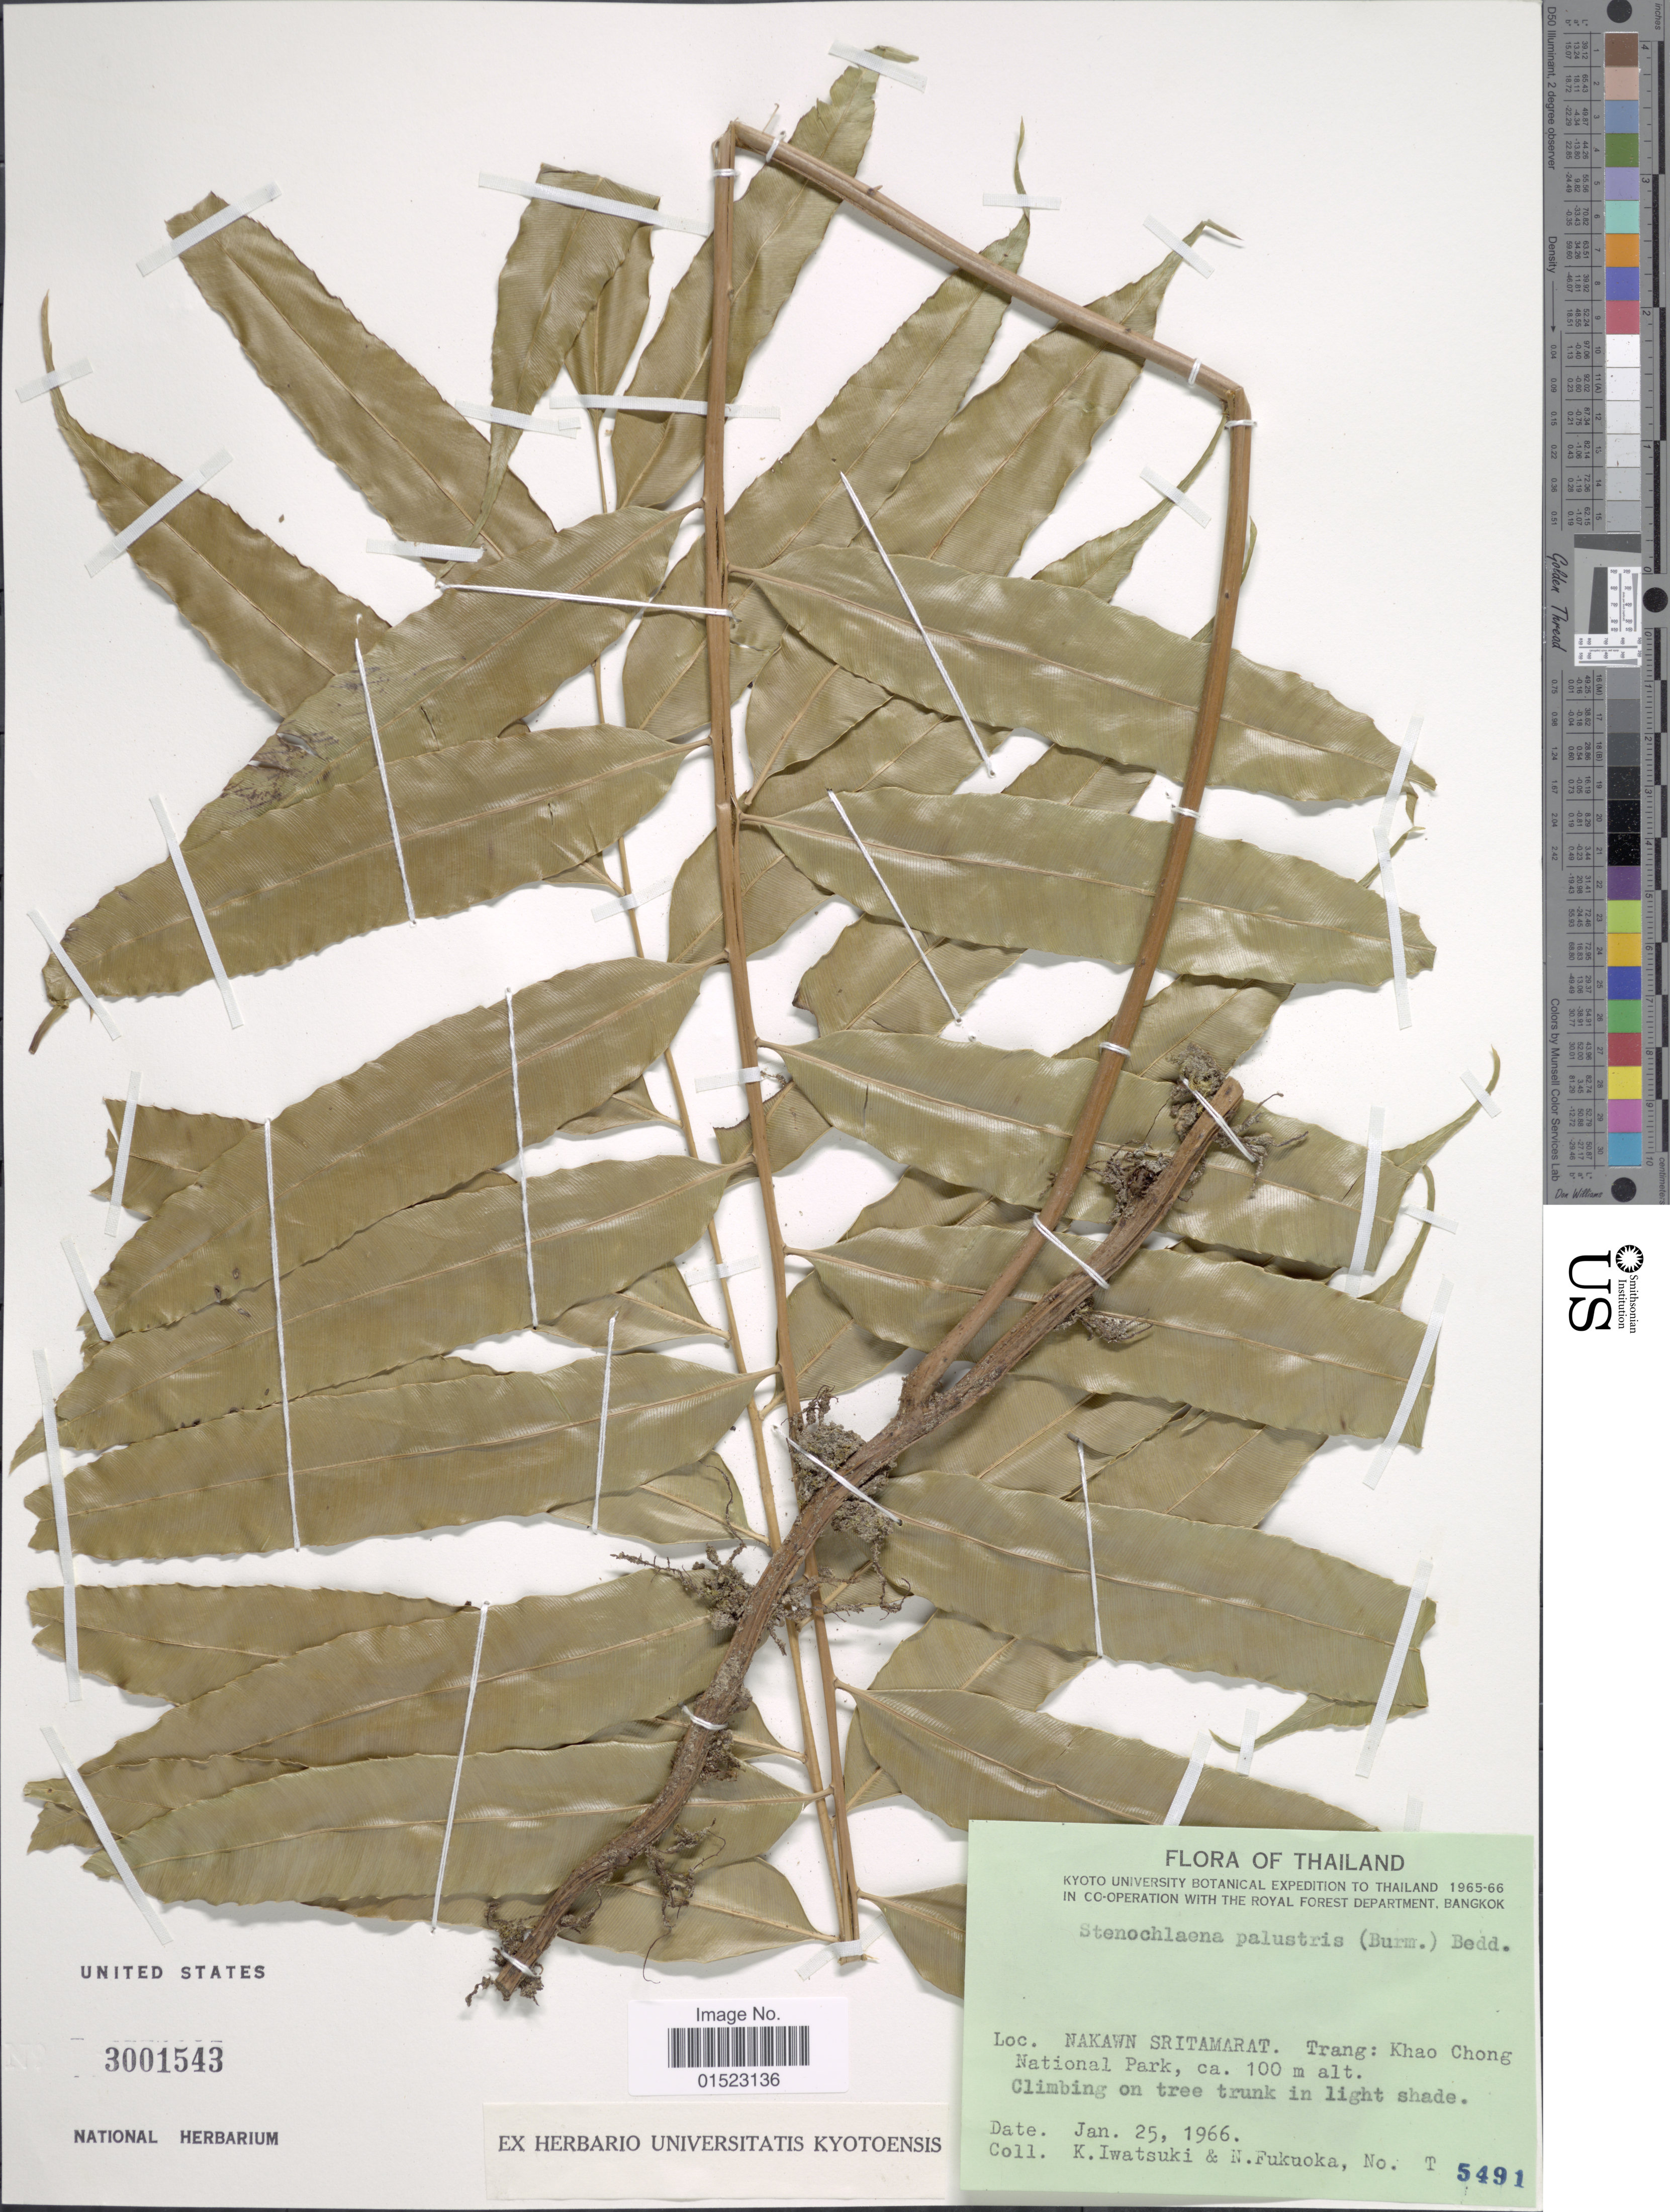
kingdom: Plantae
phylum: Tracheophyta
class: Polypodiopsida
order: Polypodiales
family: Blechnaceae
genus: Stenochlaena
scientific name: Stenochlaena palustris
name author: (Burm. f.) Bedd.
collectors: K. Iwatsuki & N. Fukuoka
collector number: T5491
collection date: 1966-01-25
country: Thailand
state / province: Trang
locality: Nakawn Sritamarat, Khao Chong National Park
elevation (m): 100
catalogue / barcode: US 3001543